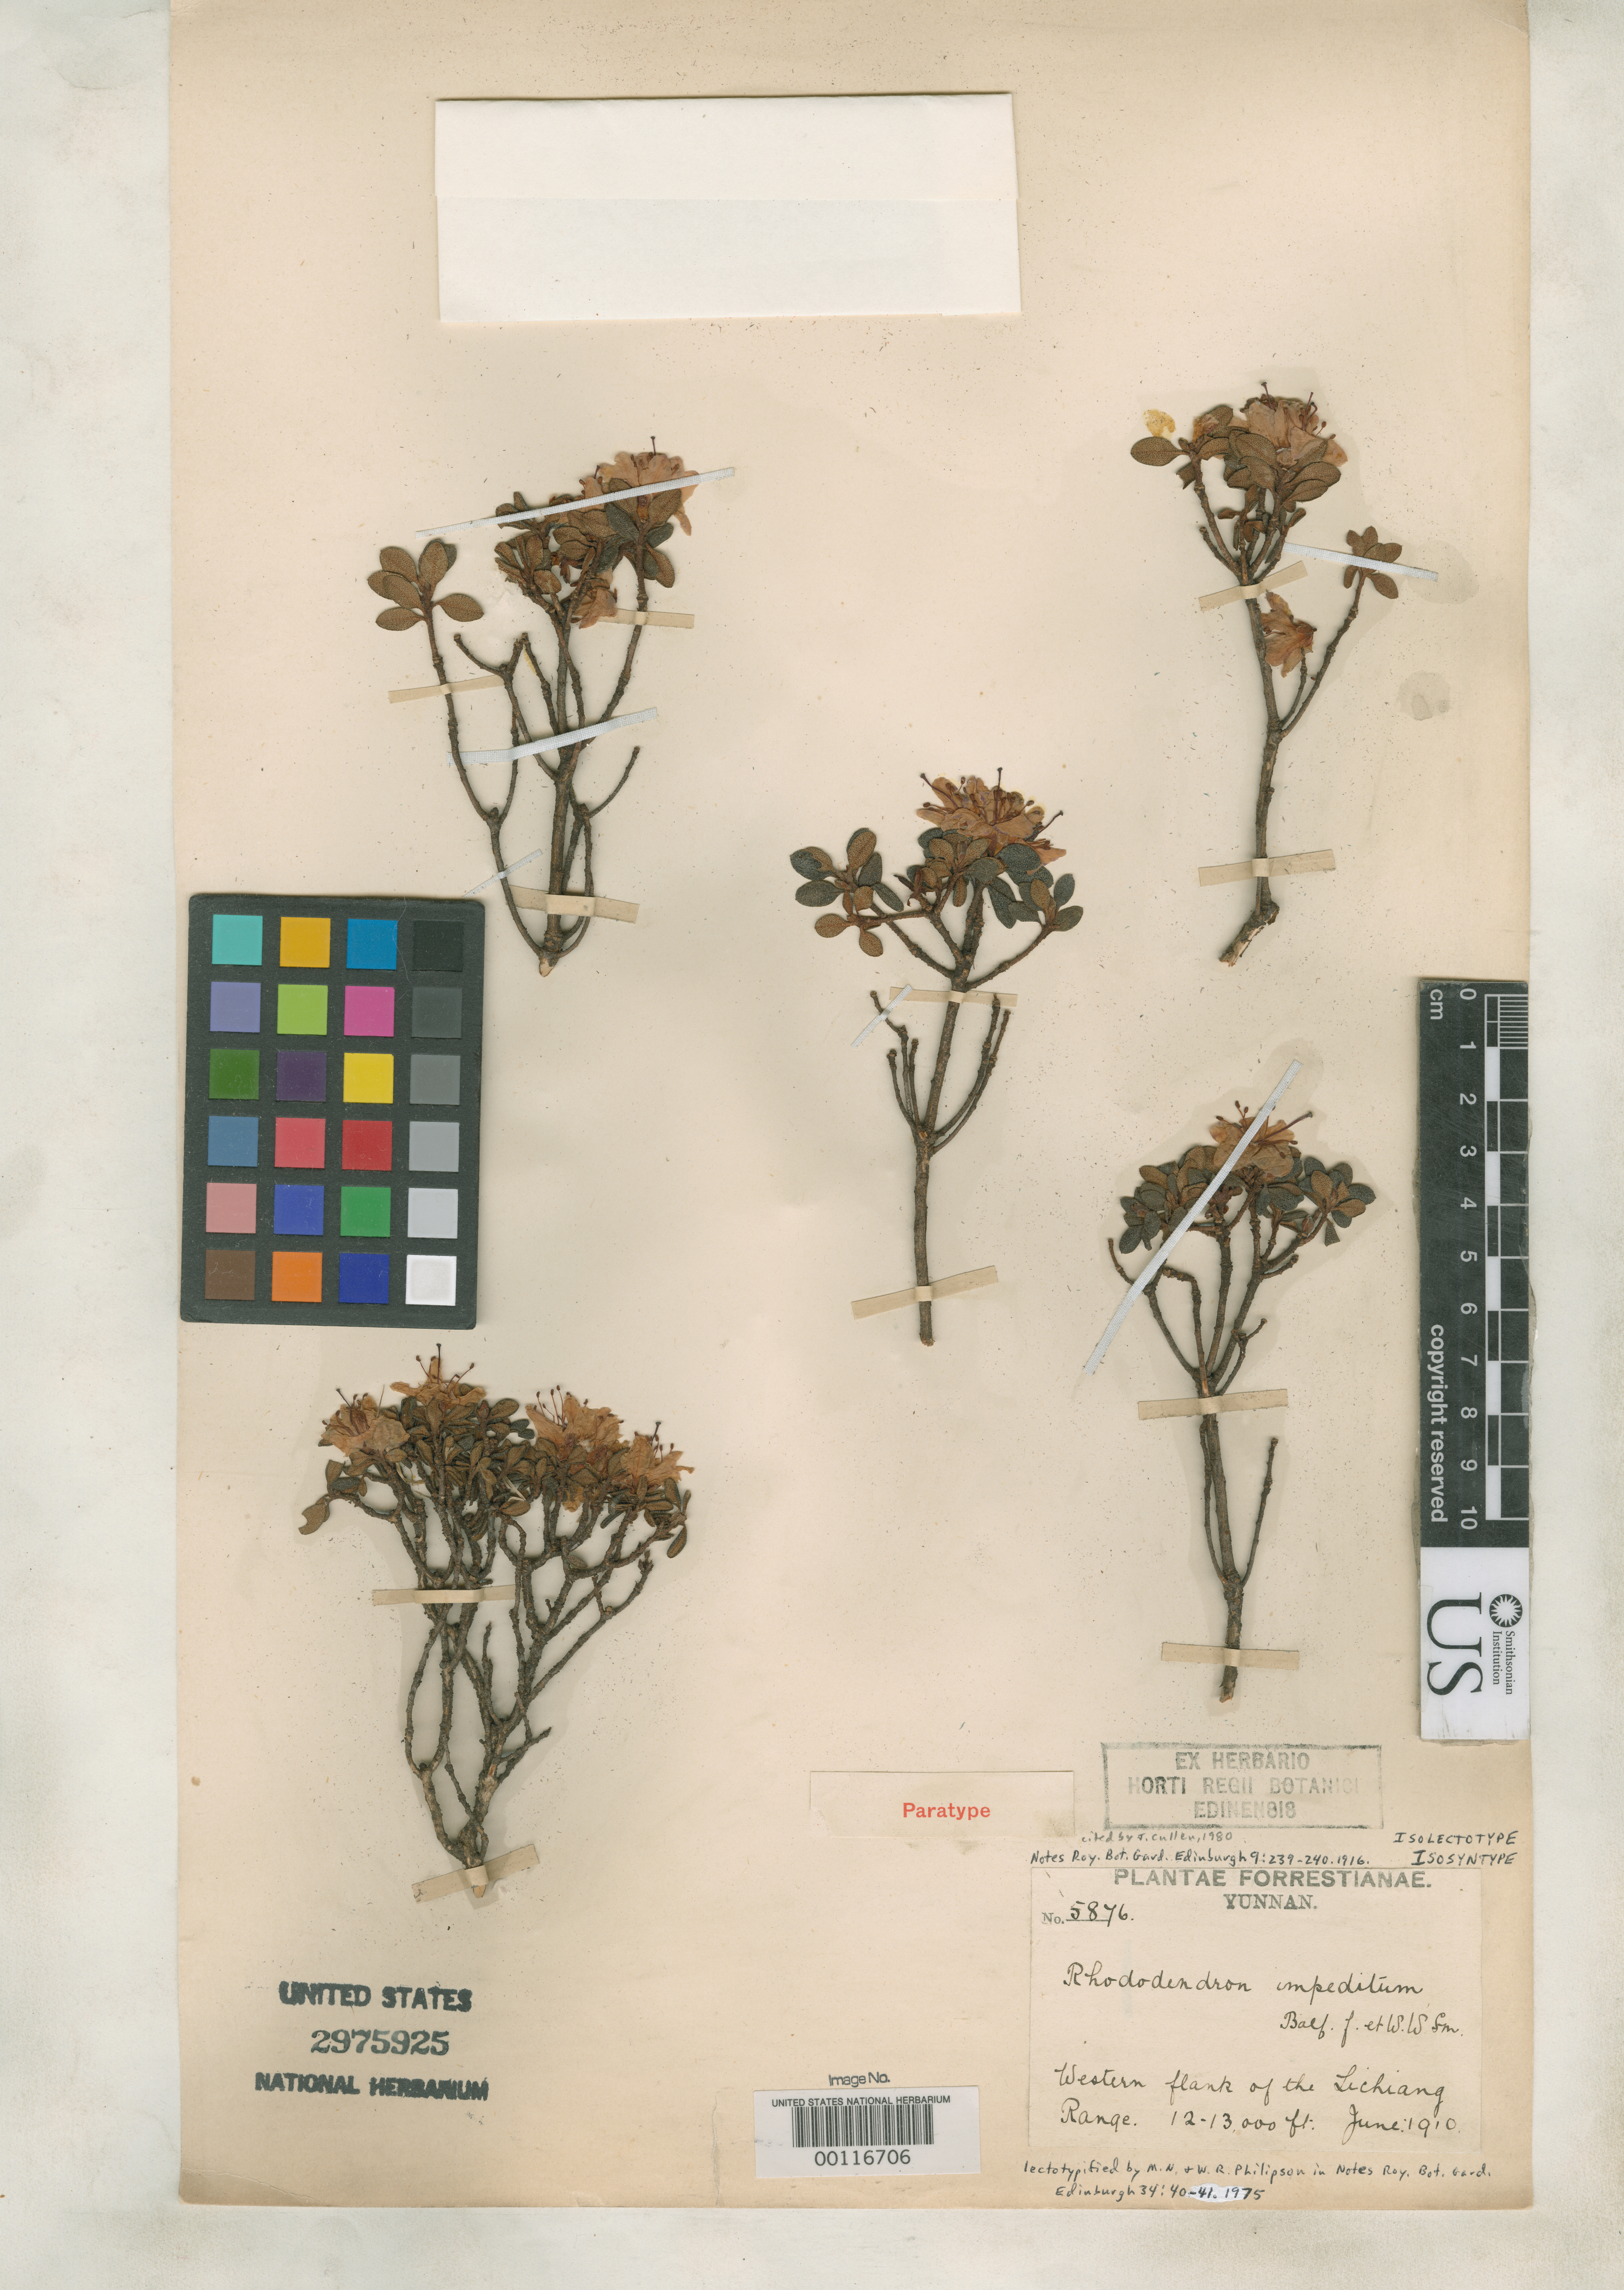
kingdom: Plantae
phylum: Tracheophyta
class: Magnoliopsida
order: Ericales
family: Ericaceae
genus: Rhododendron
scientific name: Rhododendron impeditum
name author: Balf. f. & W.W. Sm.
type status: Isolectotype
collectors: G. Forrest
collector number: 5876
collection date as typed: Jun 1910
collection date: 1910-06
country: China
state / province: Yunnan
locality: Western flank of Lichiang range.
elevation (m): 3658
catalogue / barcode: US 2975925